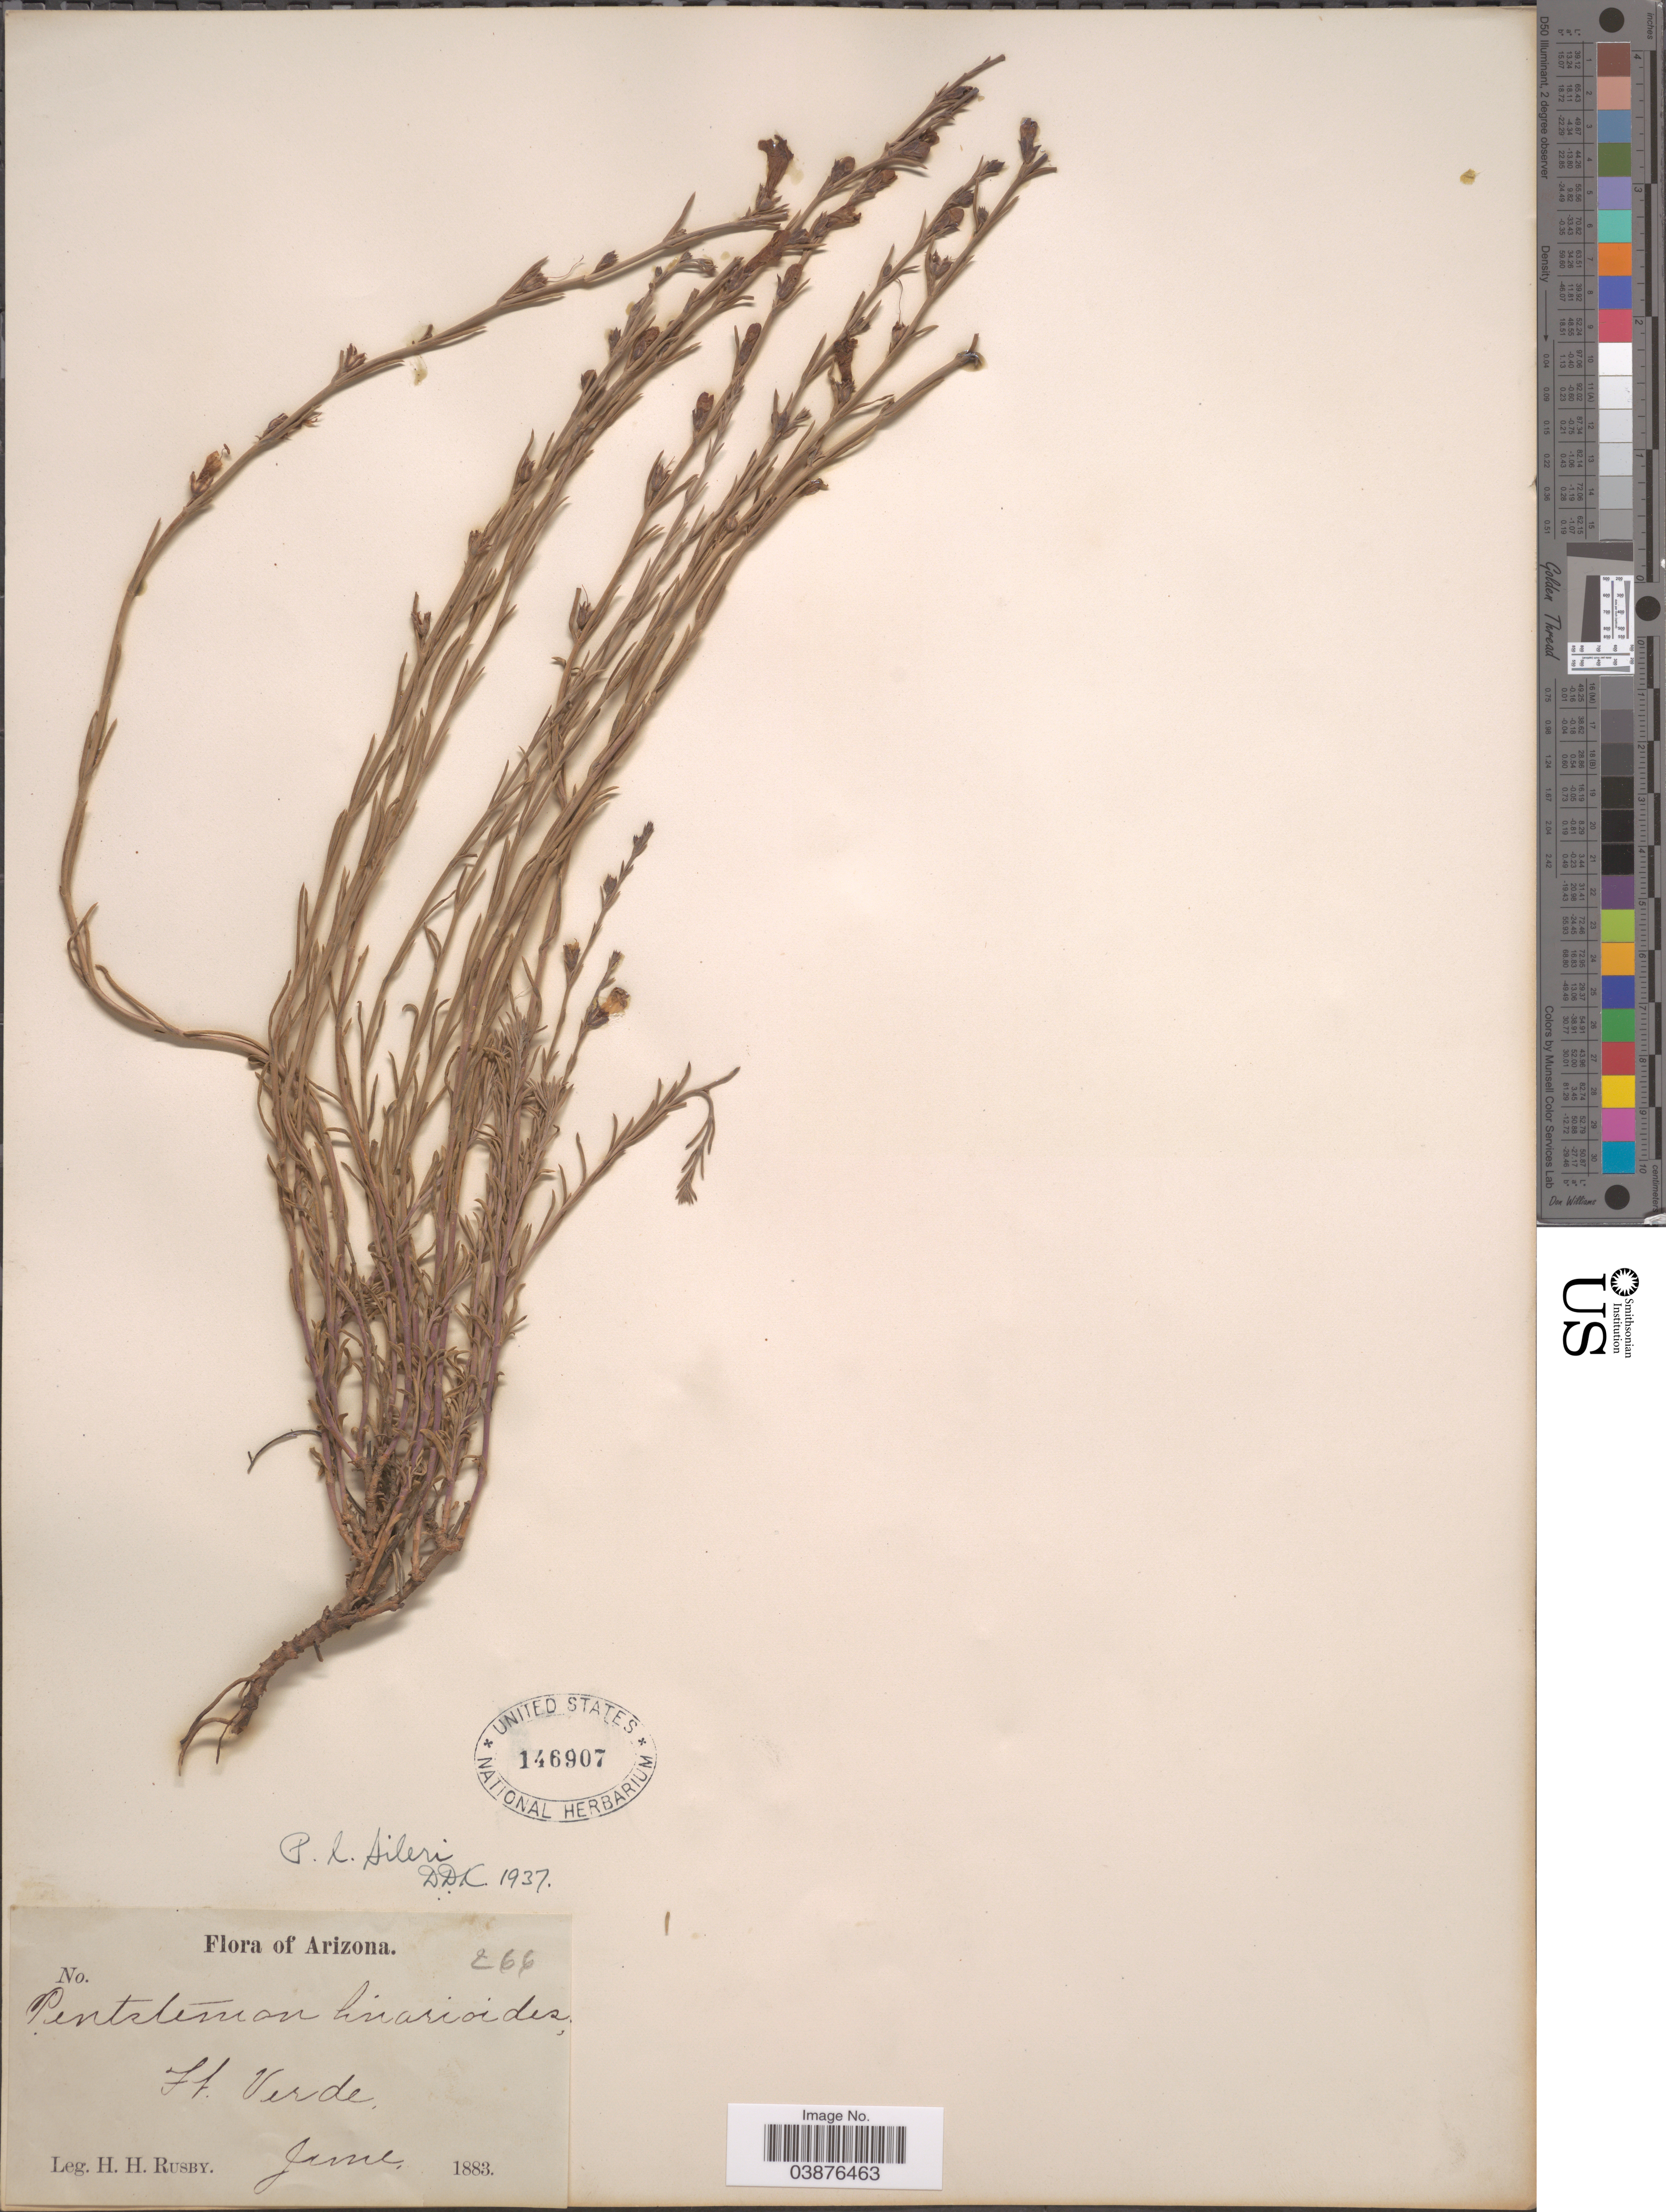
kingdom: Plantae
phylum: Tracheophyta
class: Magnoliopsida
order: Lamiales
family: Plantaginaceae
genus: Penstemon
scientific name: Penstemon linarioides subsp. compactifolius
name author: D.D. Keck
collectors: H. H. Rusby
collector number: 266*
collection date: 1883-06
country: United States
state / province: Arizona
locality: Ft. Verde.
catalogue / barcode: US 146907